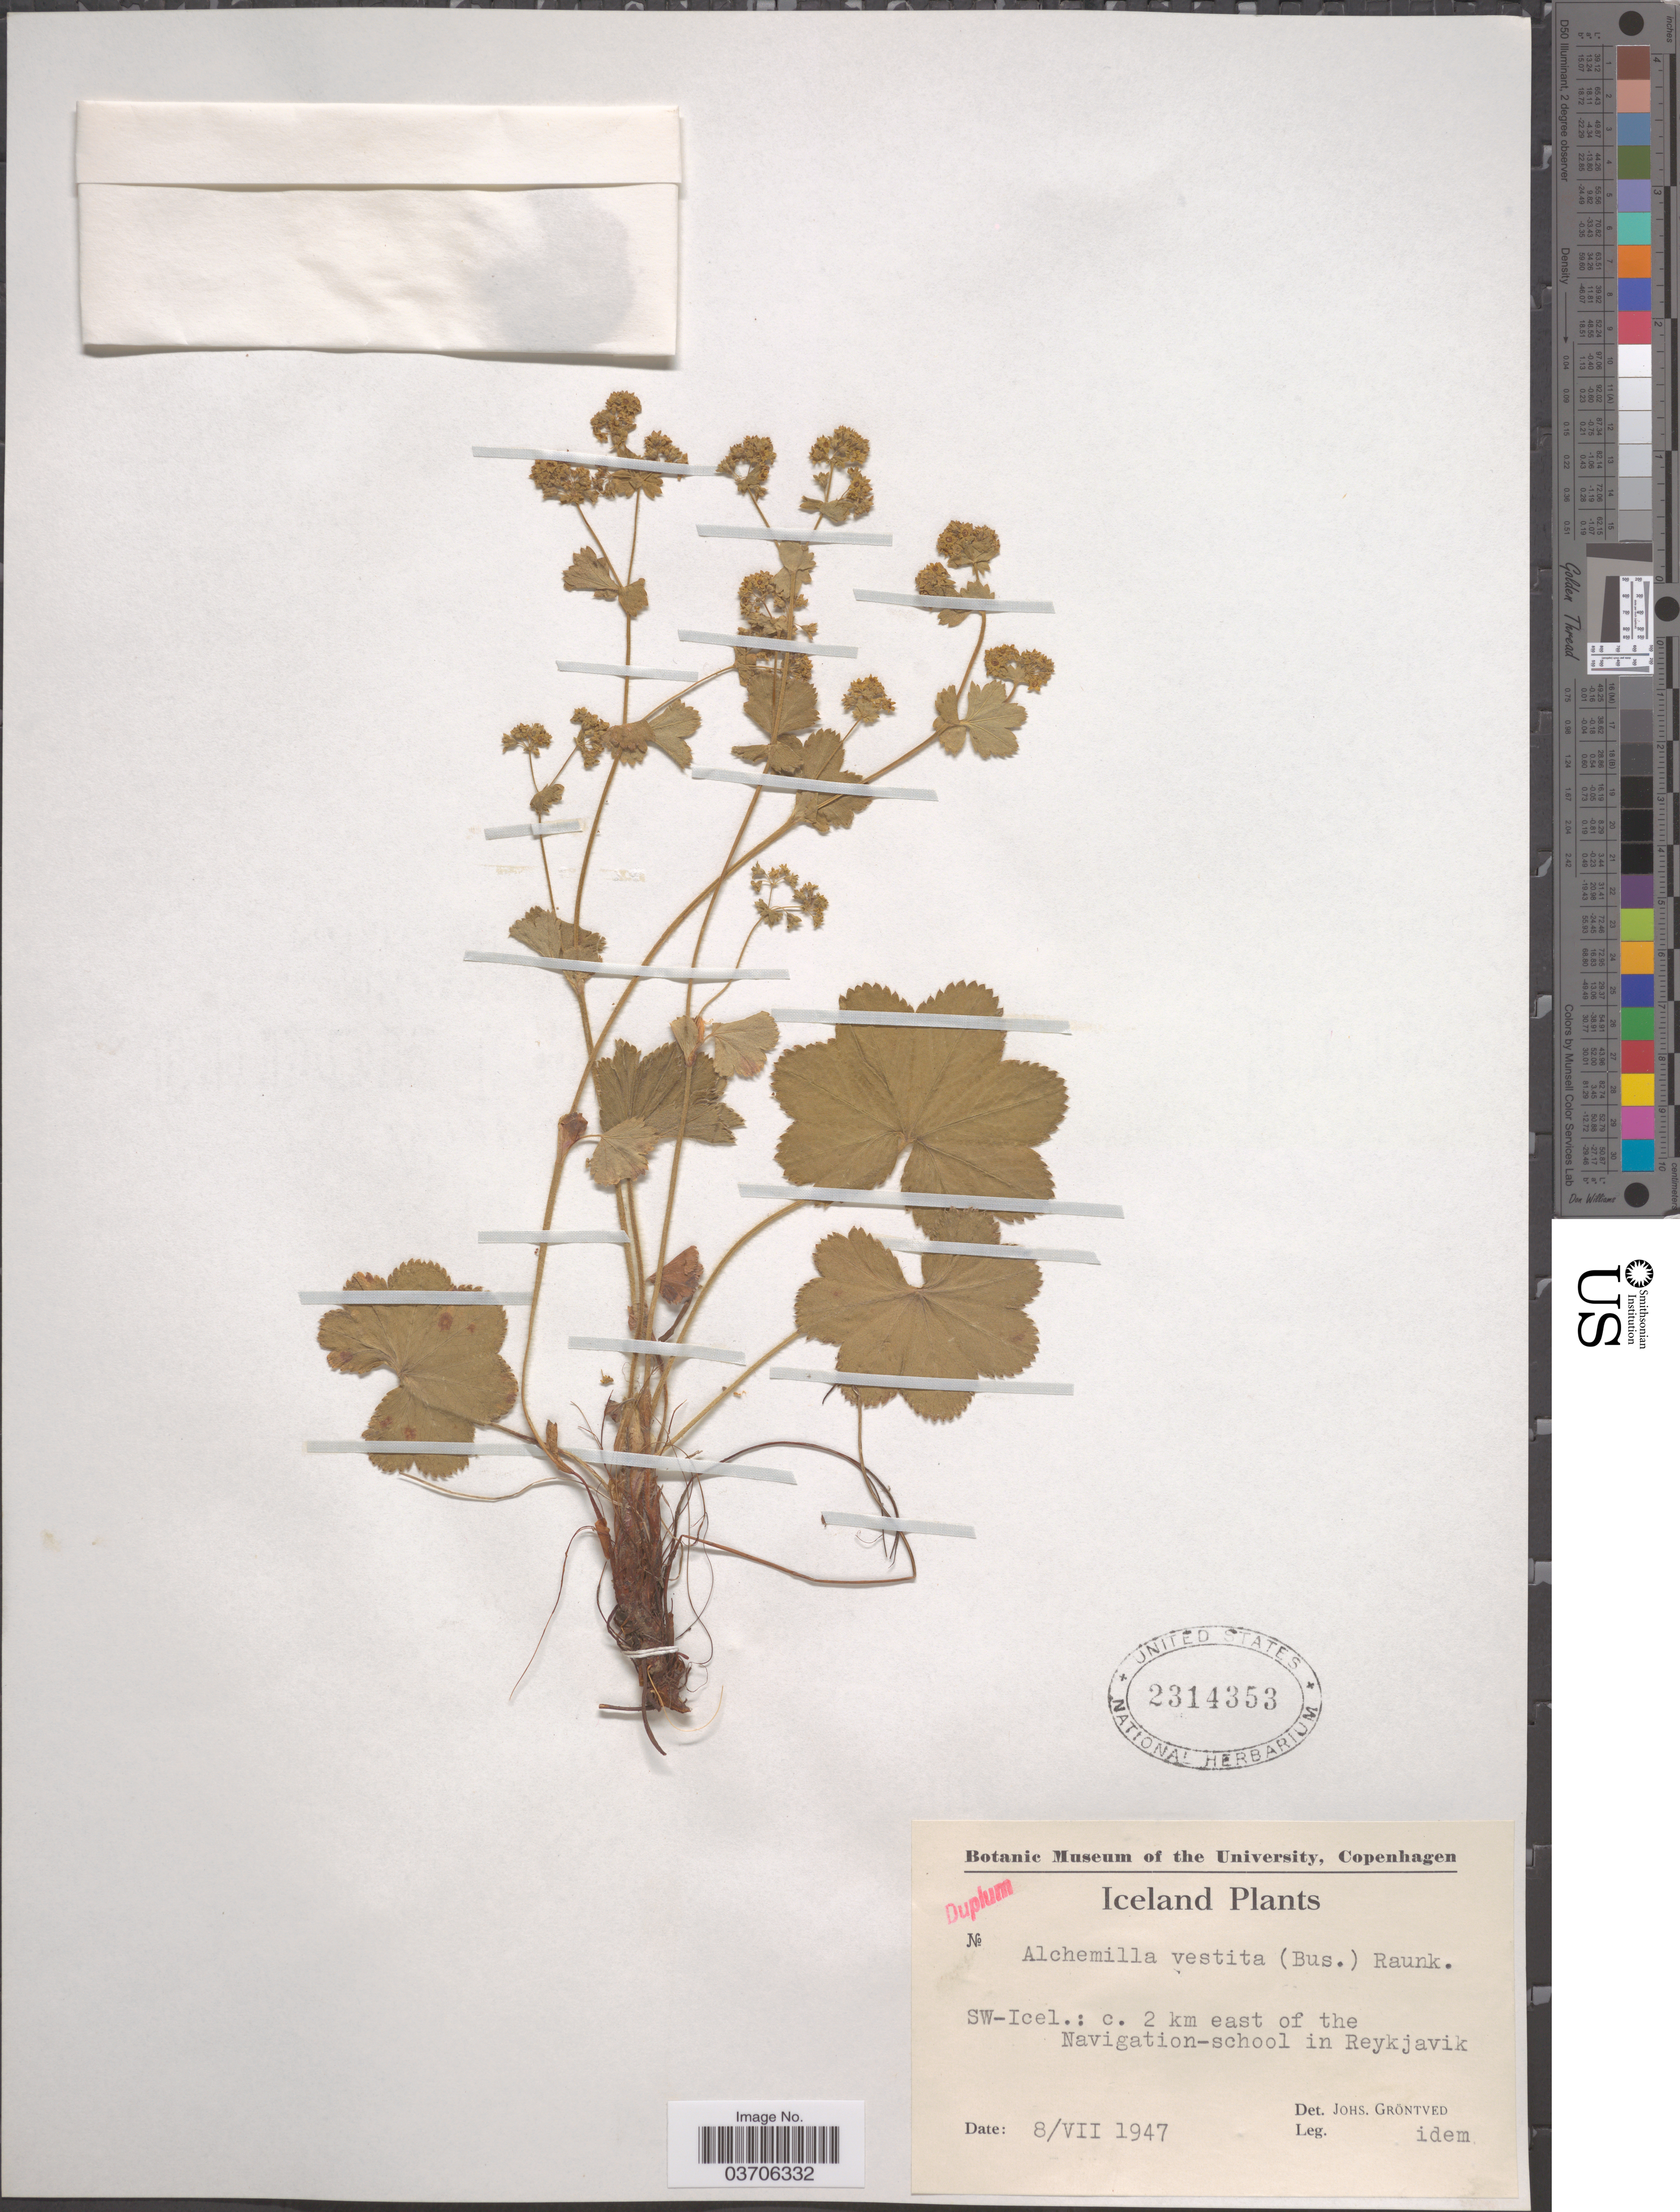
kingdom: Plantae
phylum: Tracheophyta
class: Magnoliopsida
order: Rosales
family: Rosaceae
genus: Alchemilla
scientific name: Alchemilla vestita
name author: (Buser) Raunk.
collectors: J. Gröntved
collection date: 1947-07-08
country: Iceland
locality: SW-Icel.: c. 2 km east of the Navigation-school in Reykjavik.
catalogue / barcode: US 2314353